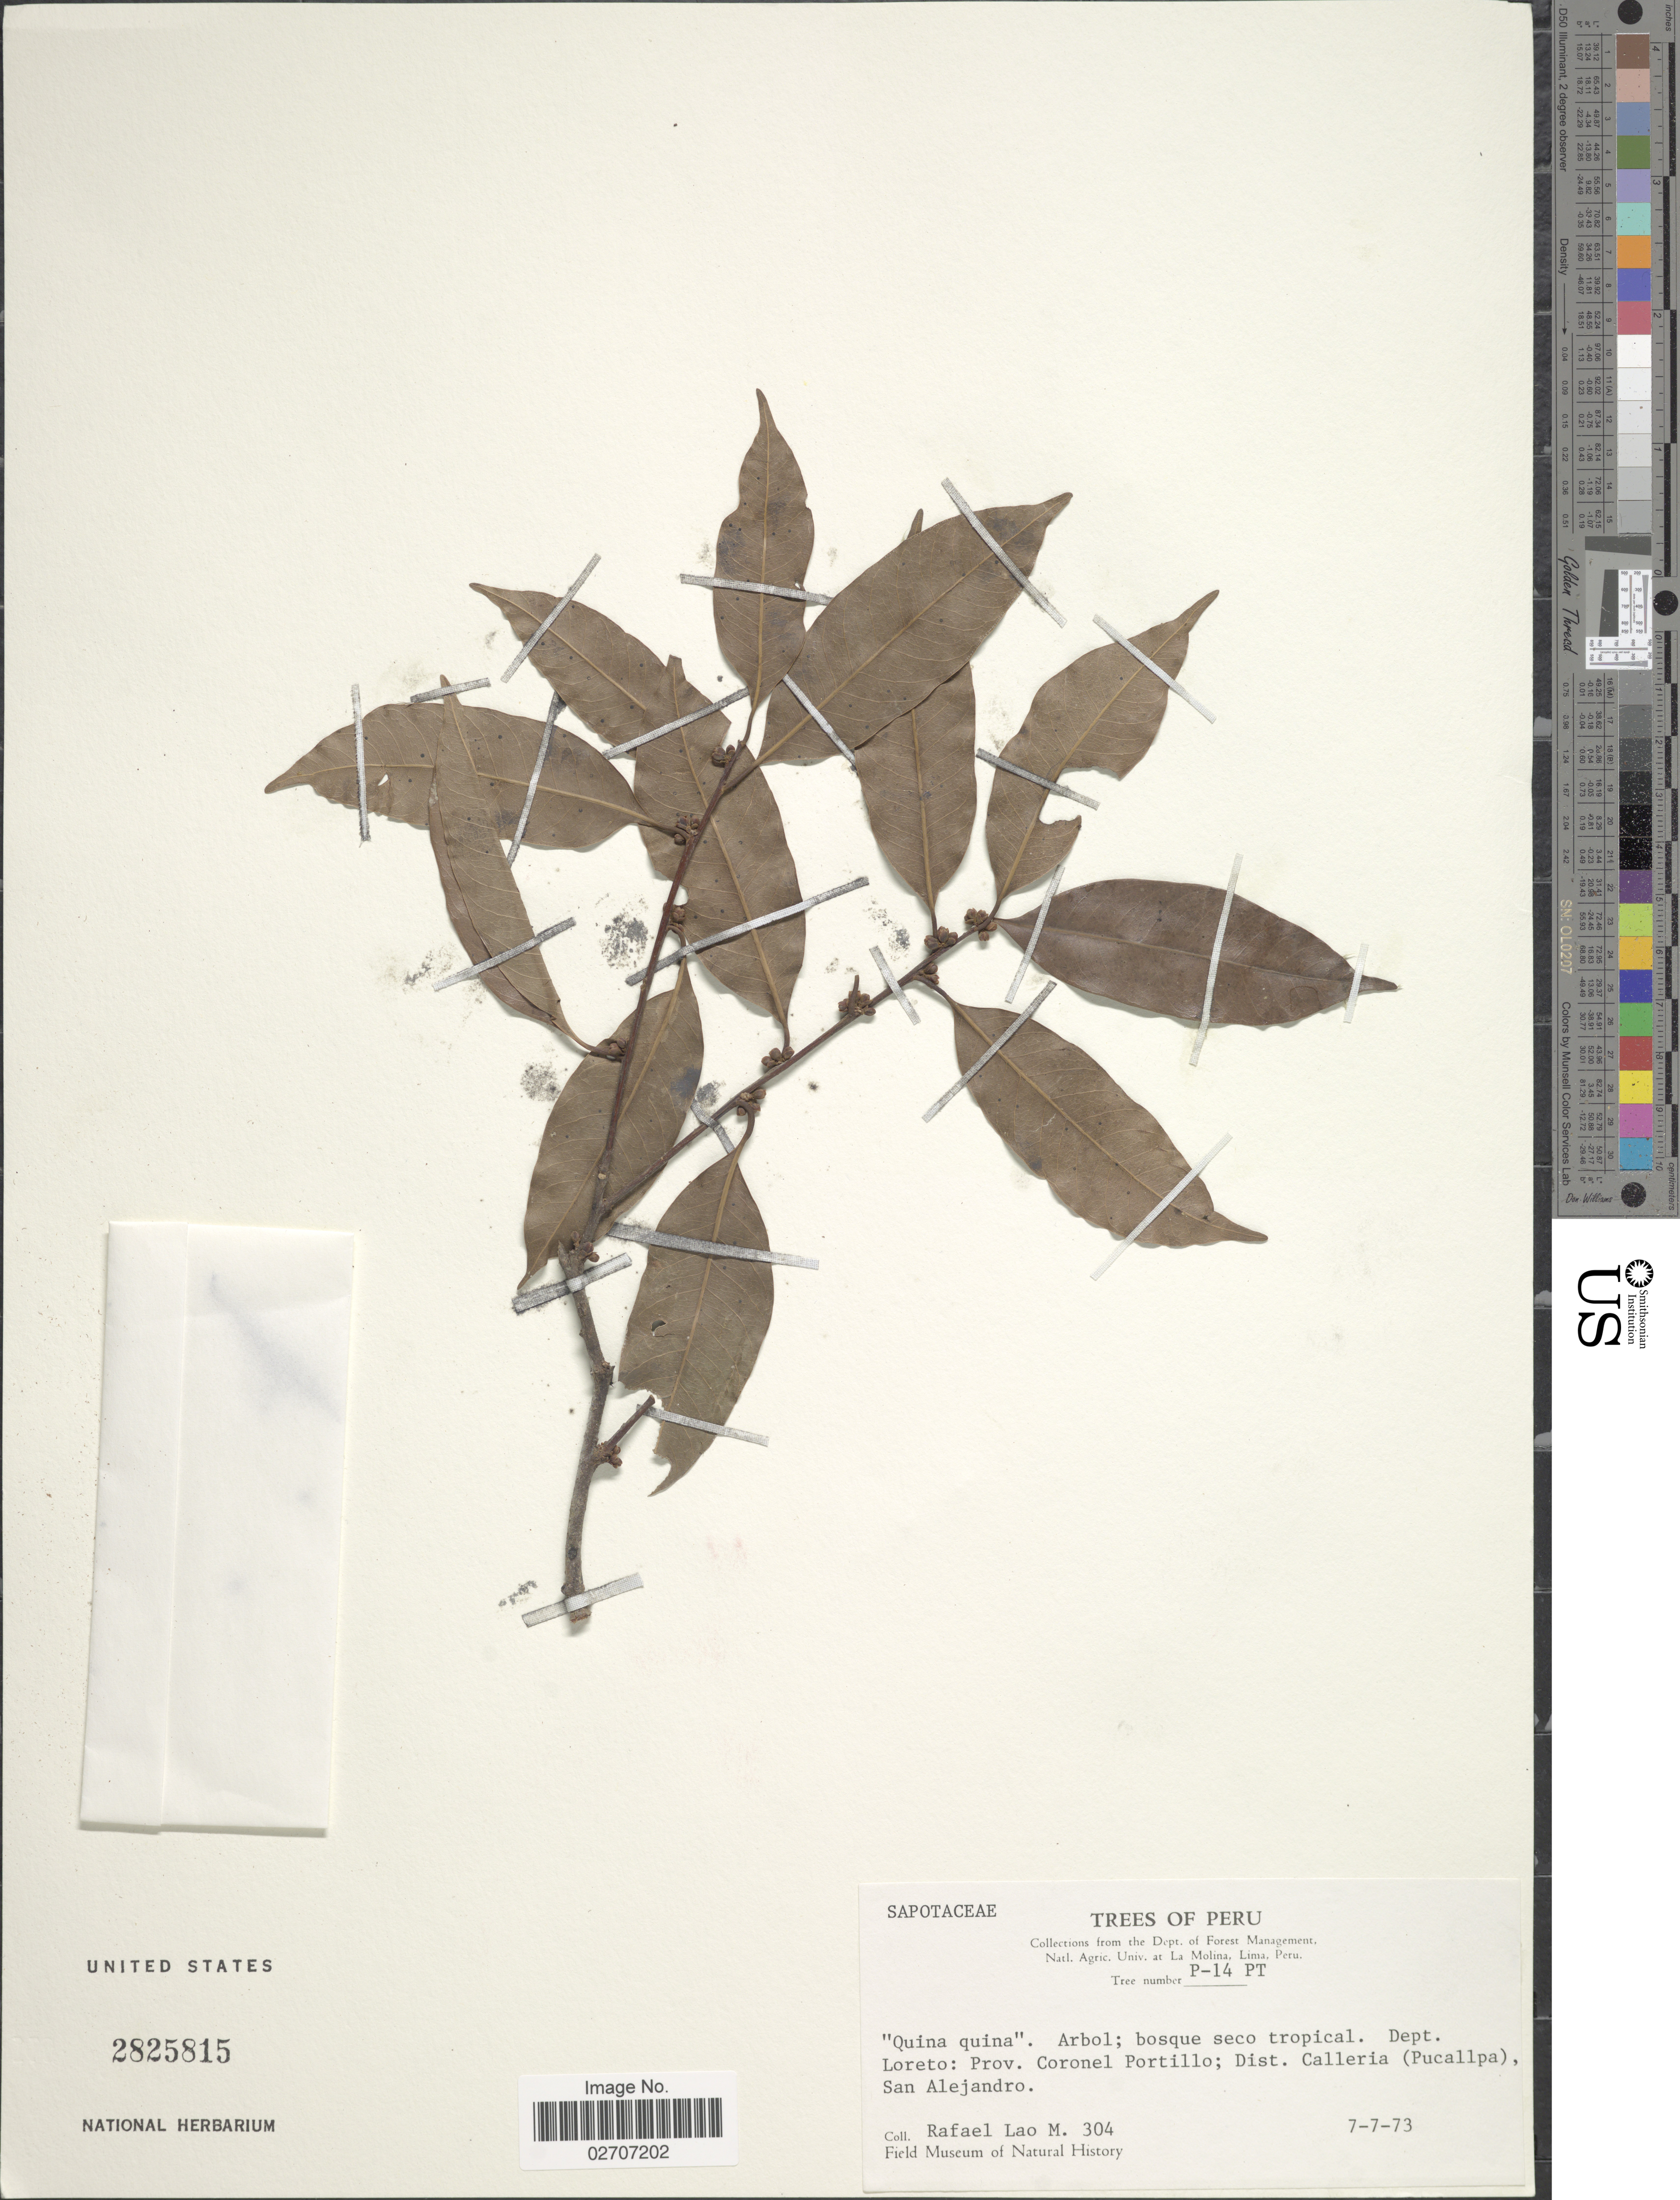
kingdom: Plantae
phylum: Tracheophyta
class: Magnoliopsida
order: Ericales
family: Sapotaceae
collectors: R. Lao M.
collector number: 304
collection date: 1973-07-07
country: Peru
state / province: Loreto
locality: Quina quina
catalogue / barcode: US 2825815